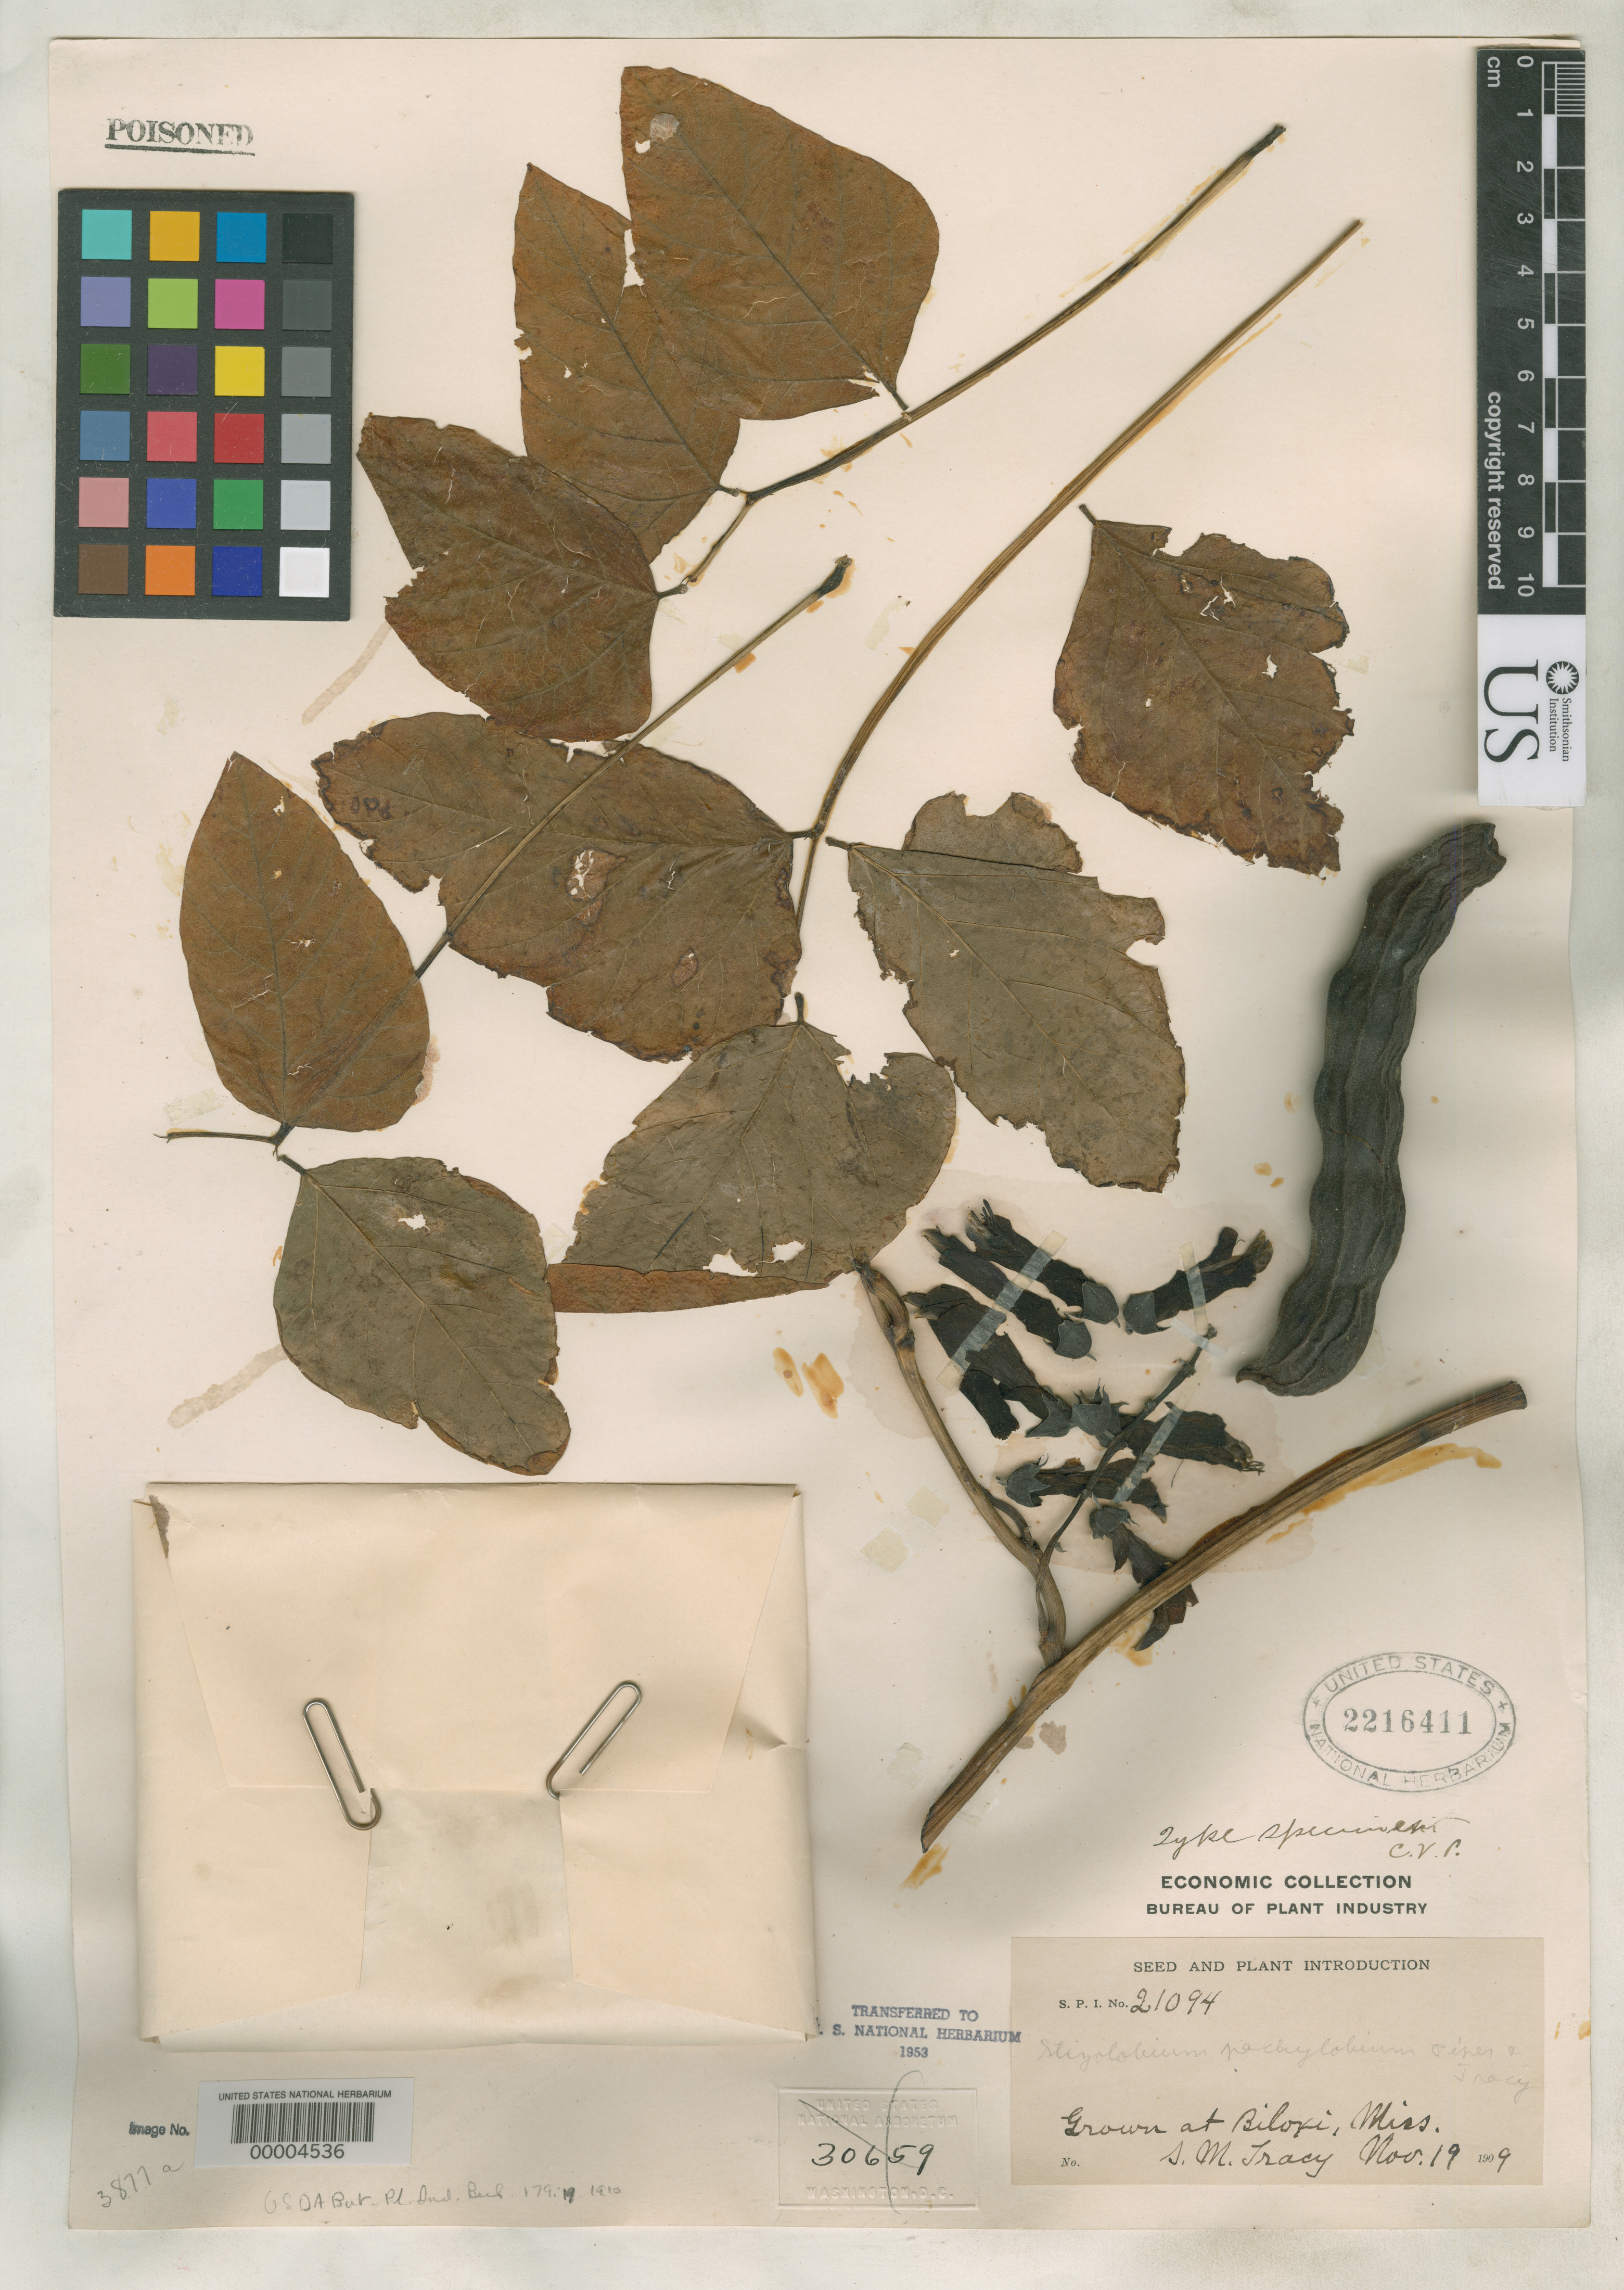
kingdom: Plantae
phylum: Tracheophyta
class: Magnoliopsida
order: Fabales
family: Fabaceae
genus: Stizolobium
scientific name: Stizolobium pachylobium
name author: Piper & Tracy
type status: Type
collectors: S. M. Tracy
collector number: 21094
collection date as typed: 19 Nov 1909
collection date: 1909-11-19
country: United States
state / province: Mississippi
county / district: Harrison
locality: Biloxi.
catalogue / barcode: US 2216411